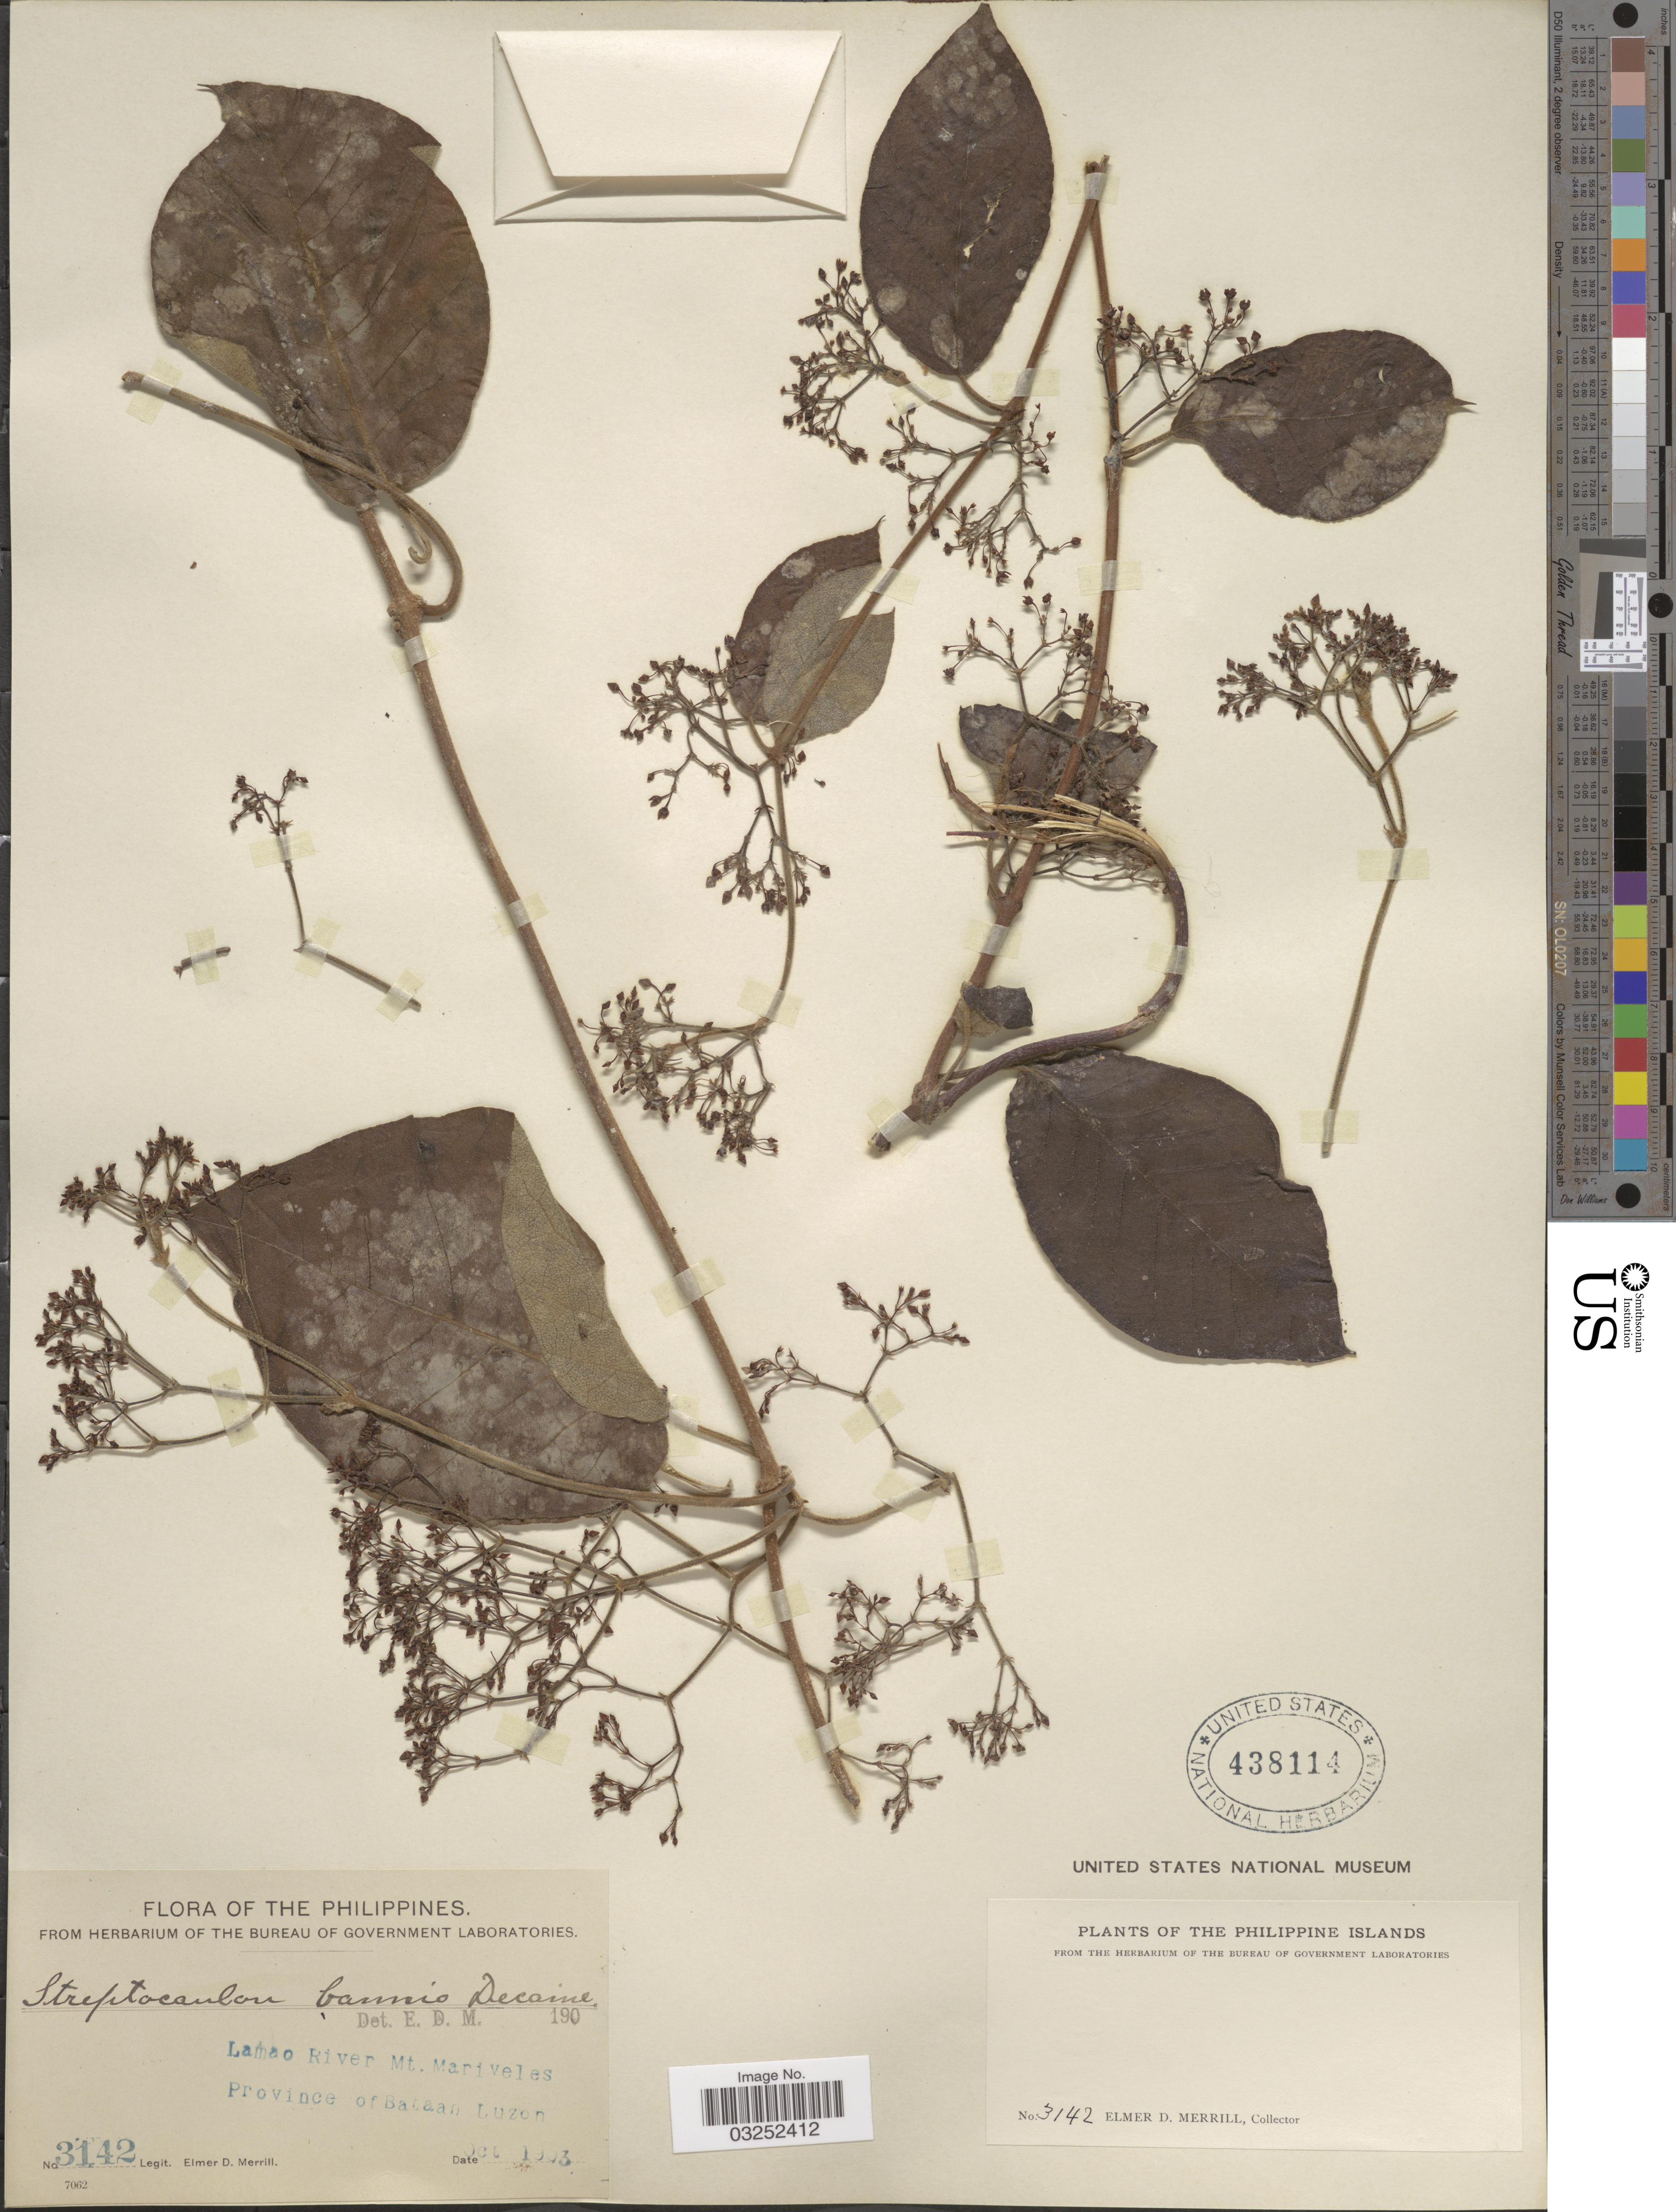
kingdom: Plantae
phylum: Tracheophyta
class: Magnoliopsida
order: Gentianales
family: Apocynaceae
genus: Streptocaulon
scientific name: Streptocaulon wallichii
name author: Wight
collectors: E. D. Merrill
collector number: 3142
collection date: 1903-10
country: Philippines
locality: Lamao River, Mt. Mariveles, Province of Bataan, Luzon.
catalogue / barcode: US 438114